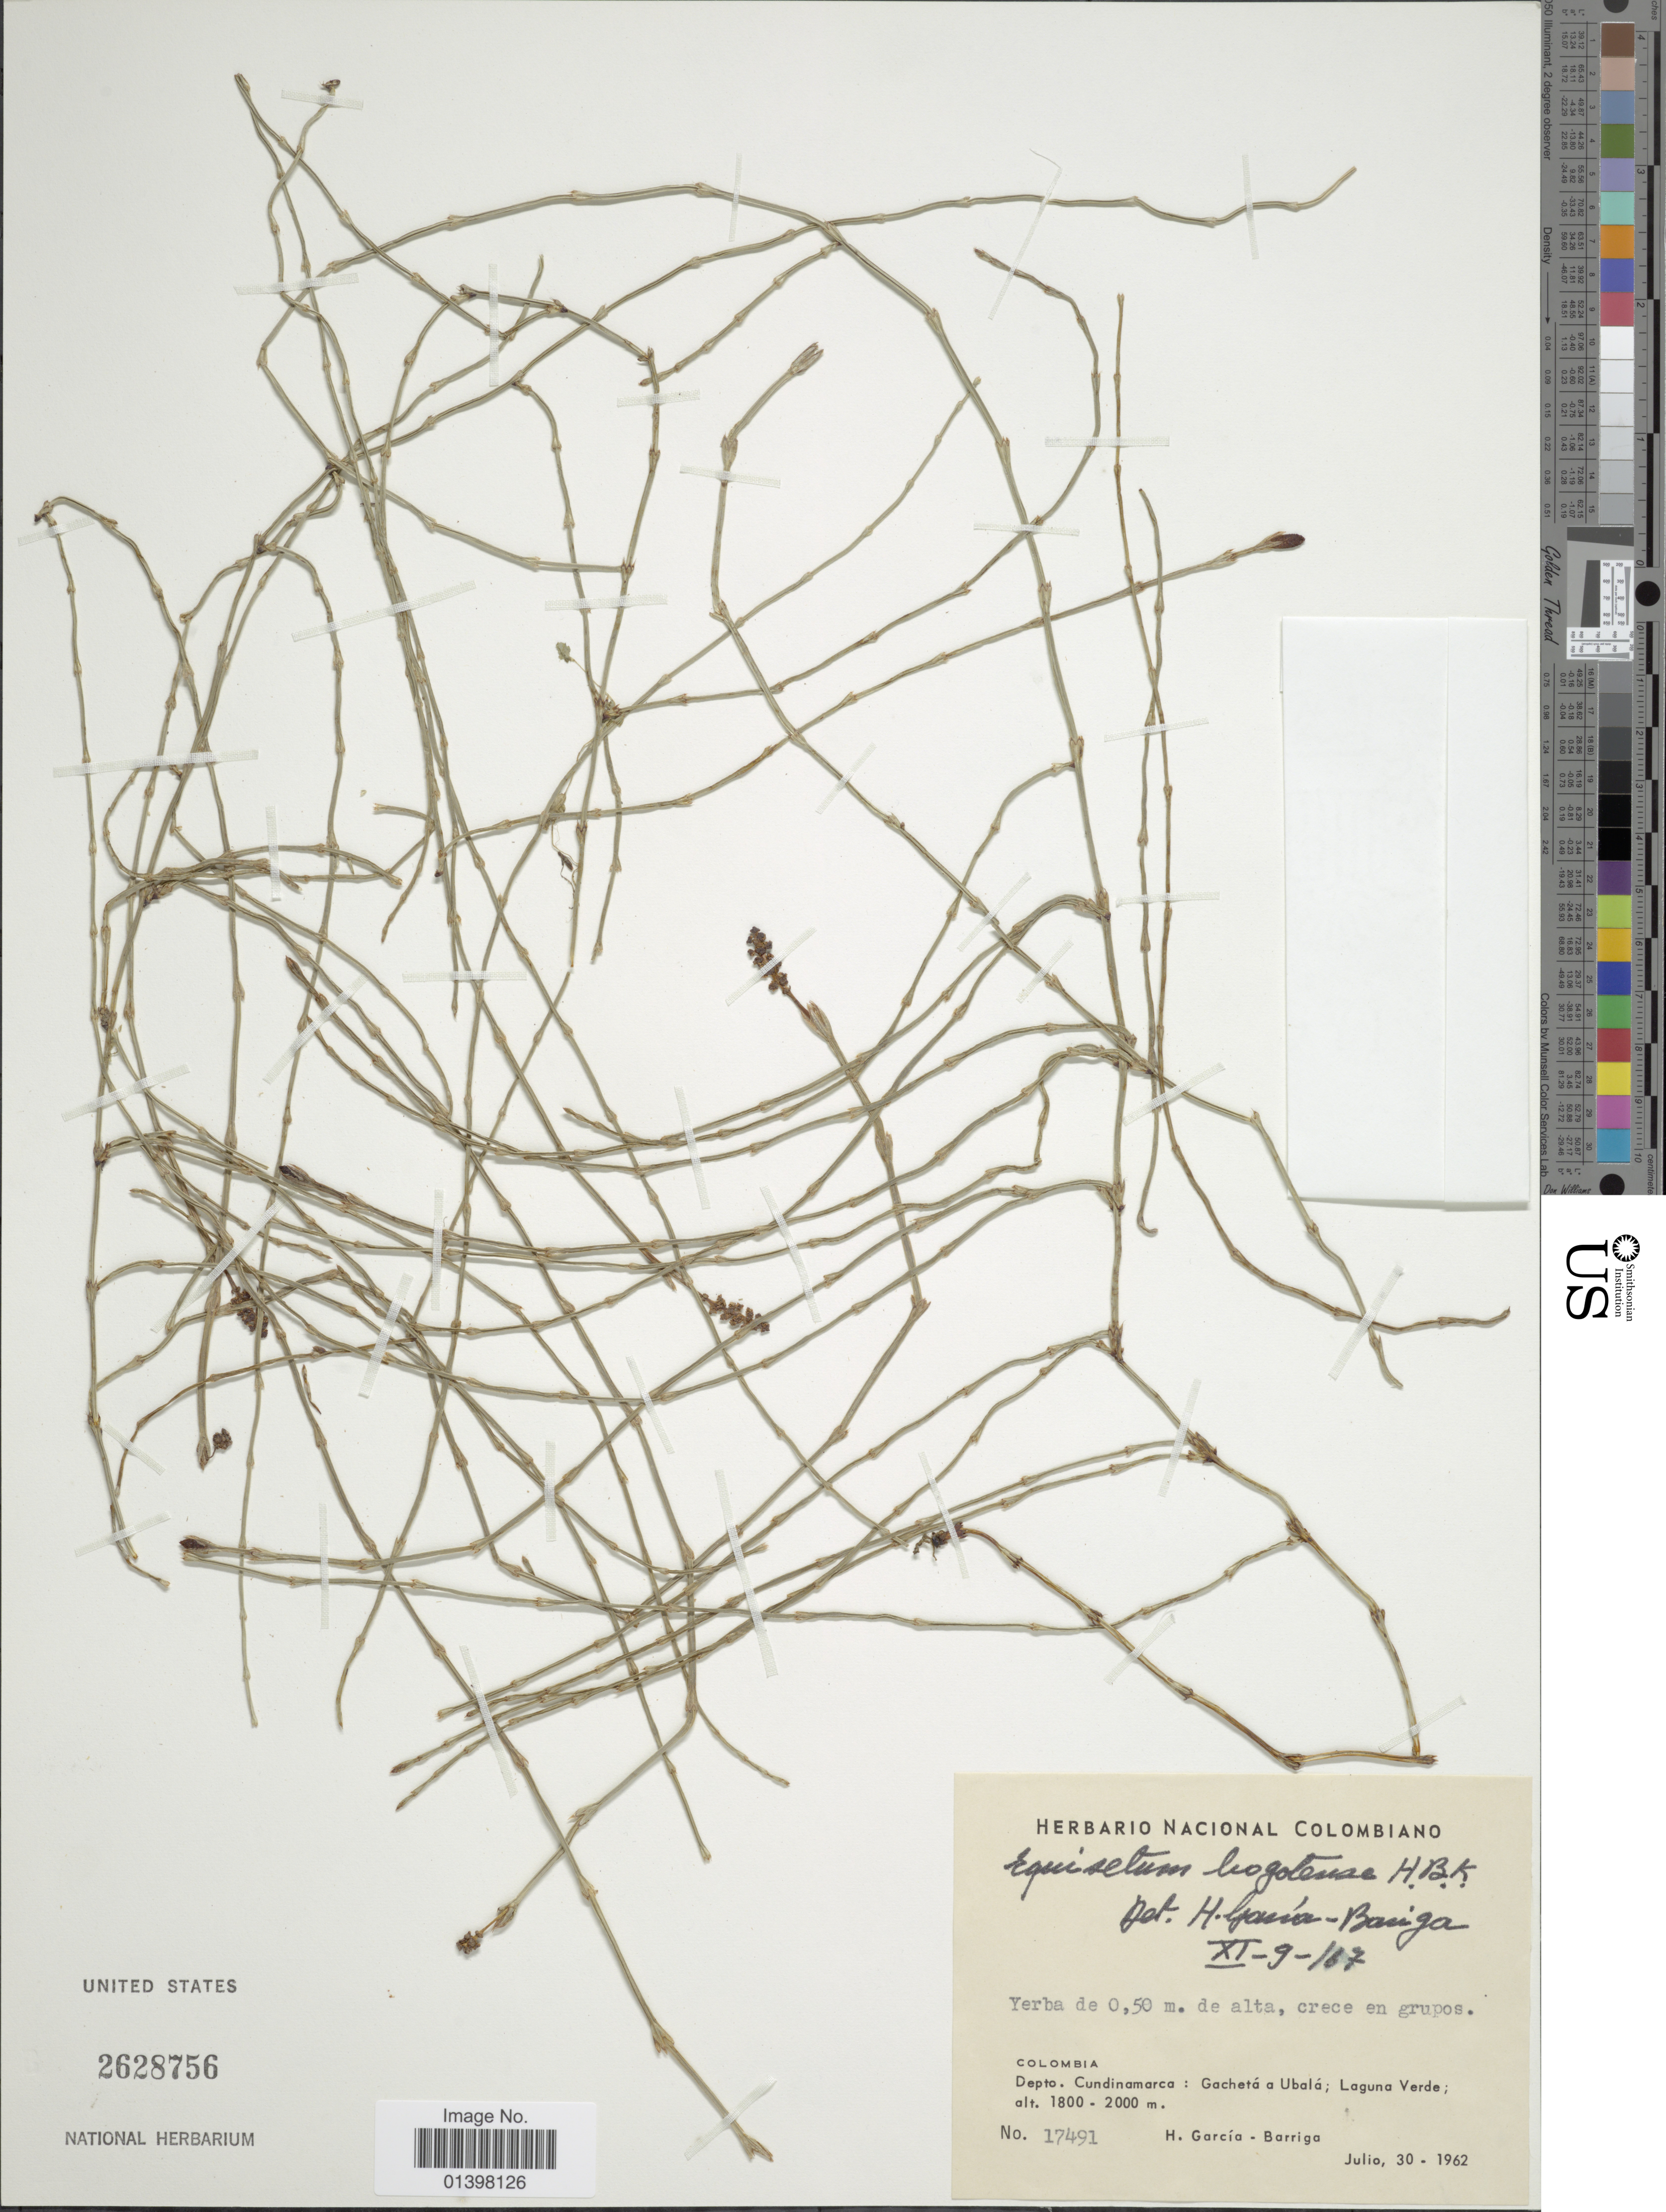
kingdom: Plantae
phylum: Tracheophyta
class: Polypodiopsida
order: Equisetales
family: Equisetaceae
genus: Equisetum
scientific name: Equisetum bogotense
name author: Kunth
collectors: H. García Barriga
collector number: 17491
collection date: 1962-07-30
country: Colombia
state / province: Cundinamarca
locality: Gachetá a Ubalá; Laguna Verde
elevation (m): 1800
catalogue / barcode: US 2628756